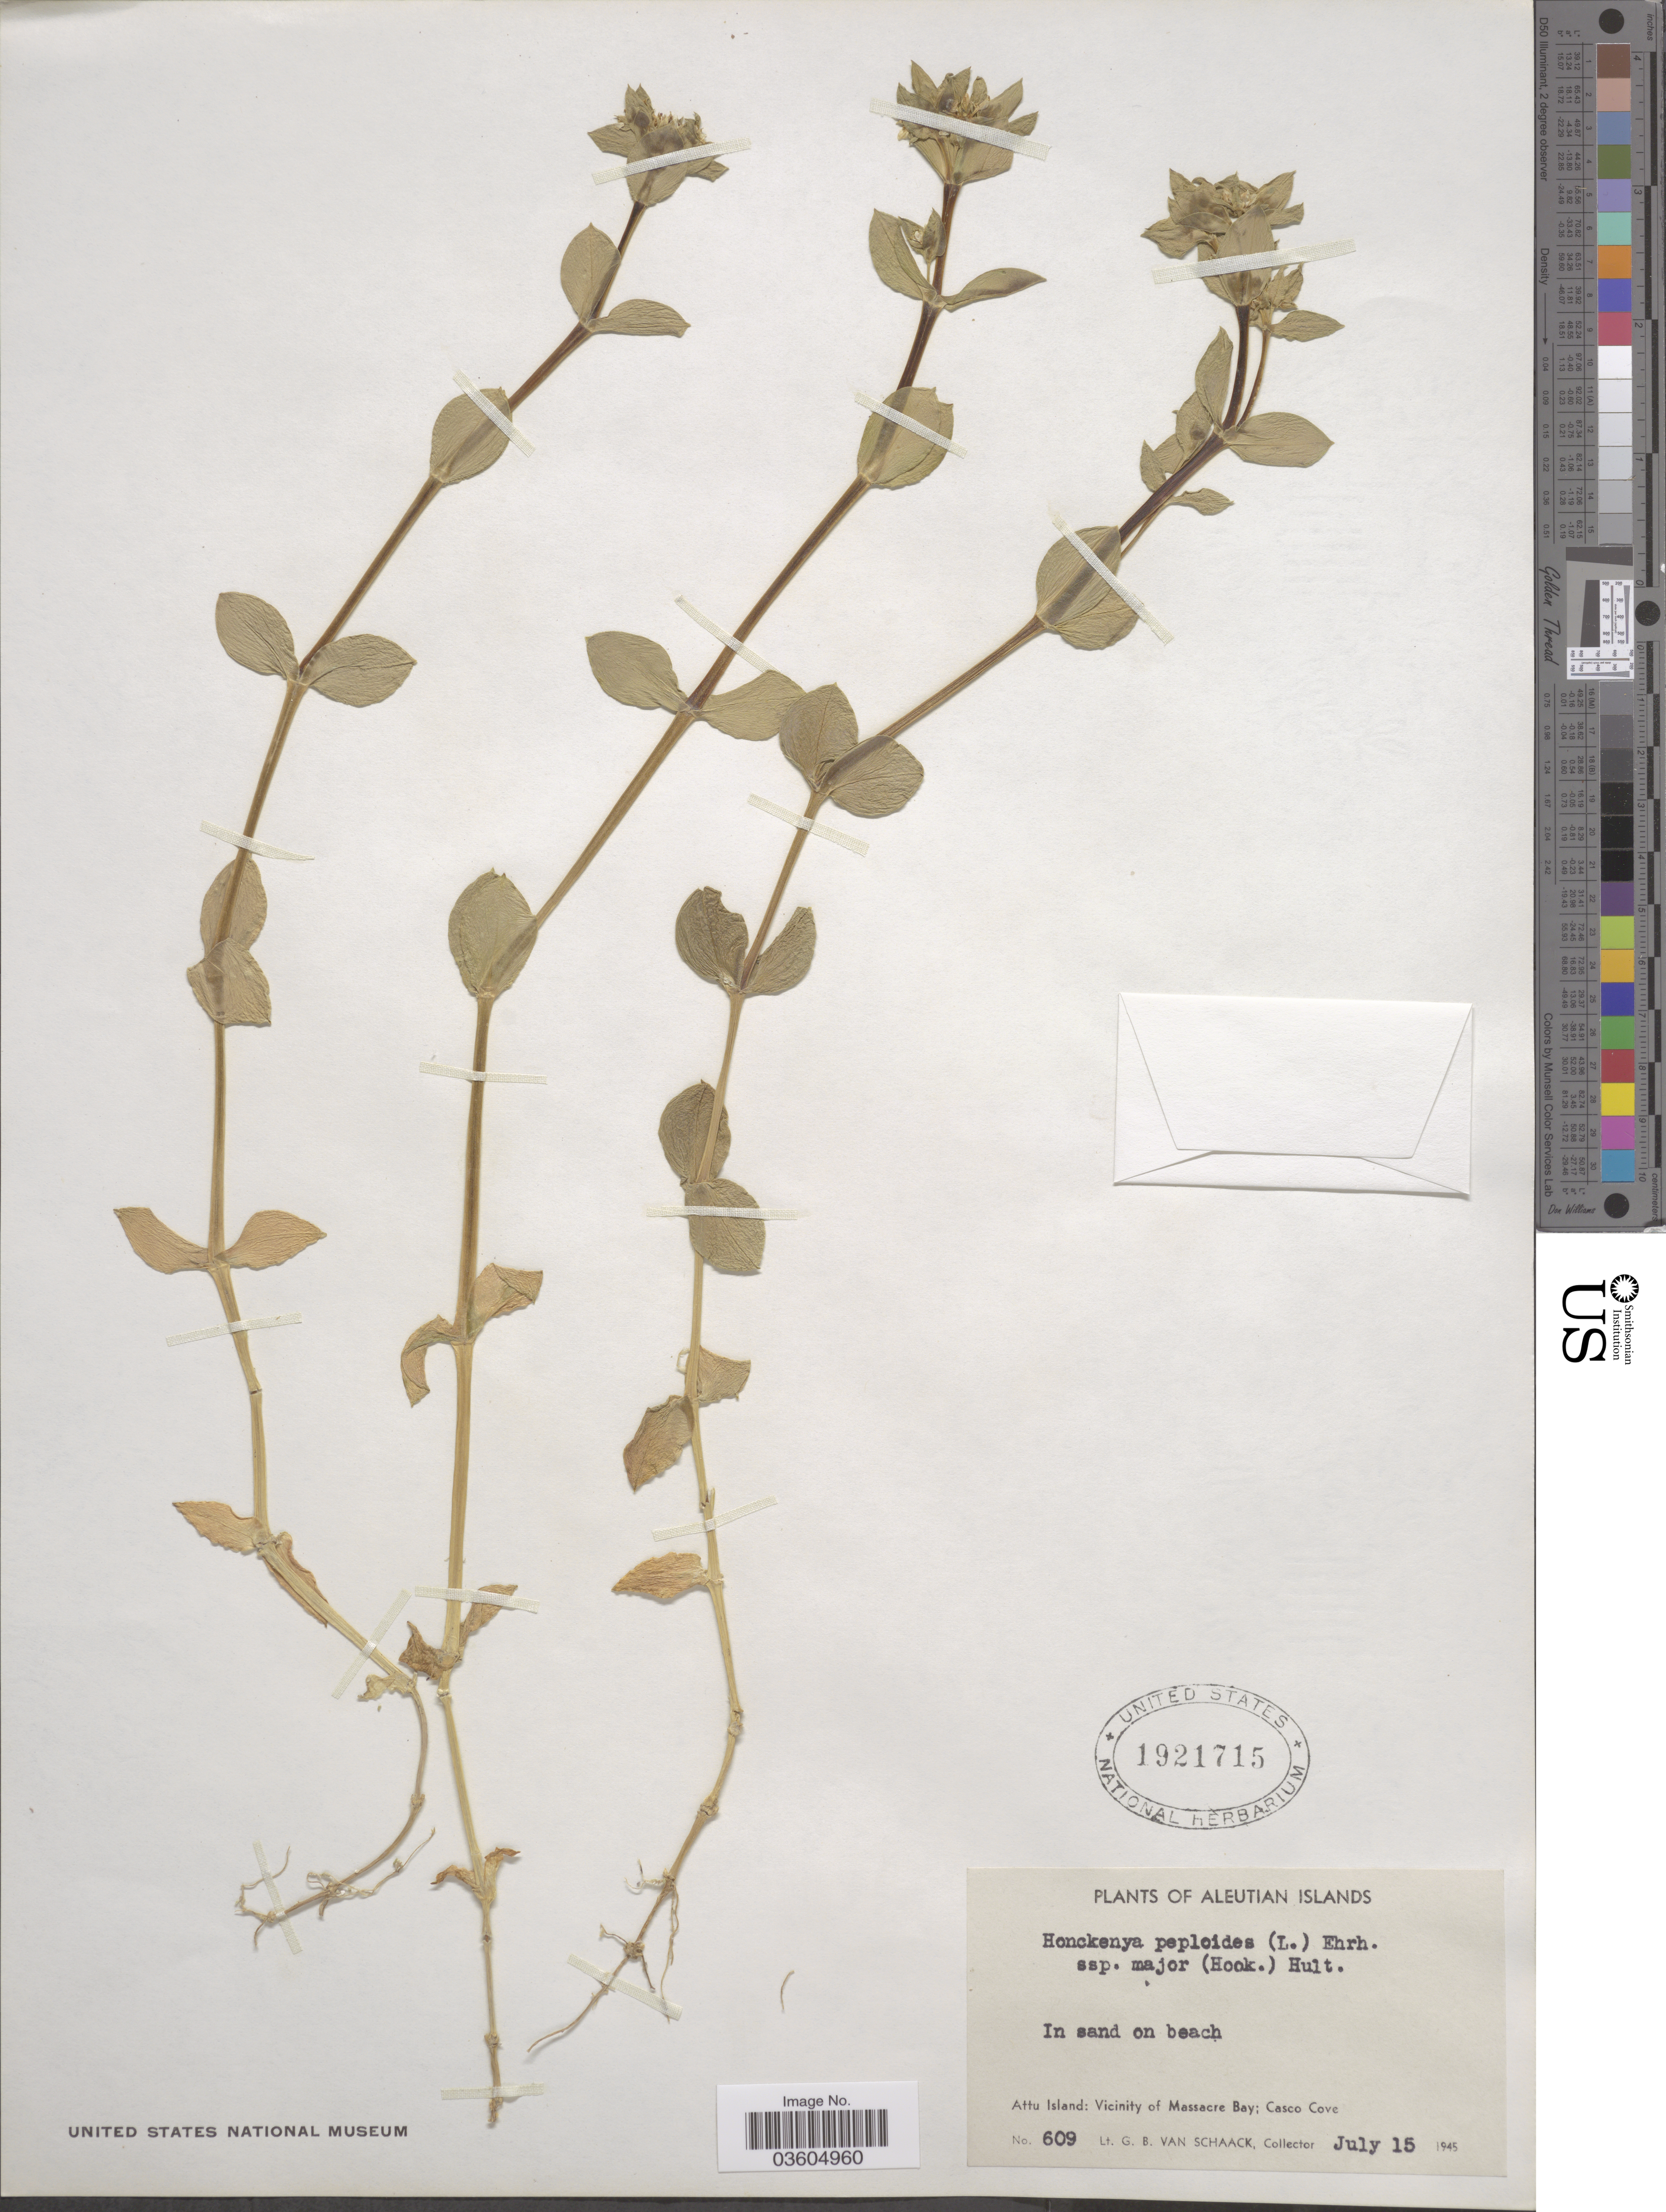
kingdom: Plantae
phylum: Tracheophyta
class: Magnoliopsida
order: Caryophyllales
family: Caryophyllaceae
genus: Honckenya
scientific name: Honckenya peploides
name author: (L.) Ehrh.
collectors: G. Van Schaack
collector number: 609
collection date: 1945-07-15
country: United States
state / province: Alaska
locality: Aleutian Islands. In sand on beach. Attu Island: Vicinity of Massacre Bay; Casco Cove.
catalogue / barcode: US 1921715